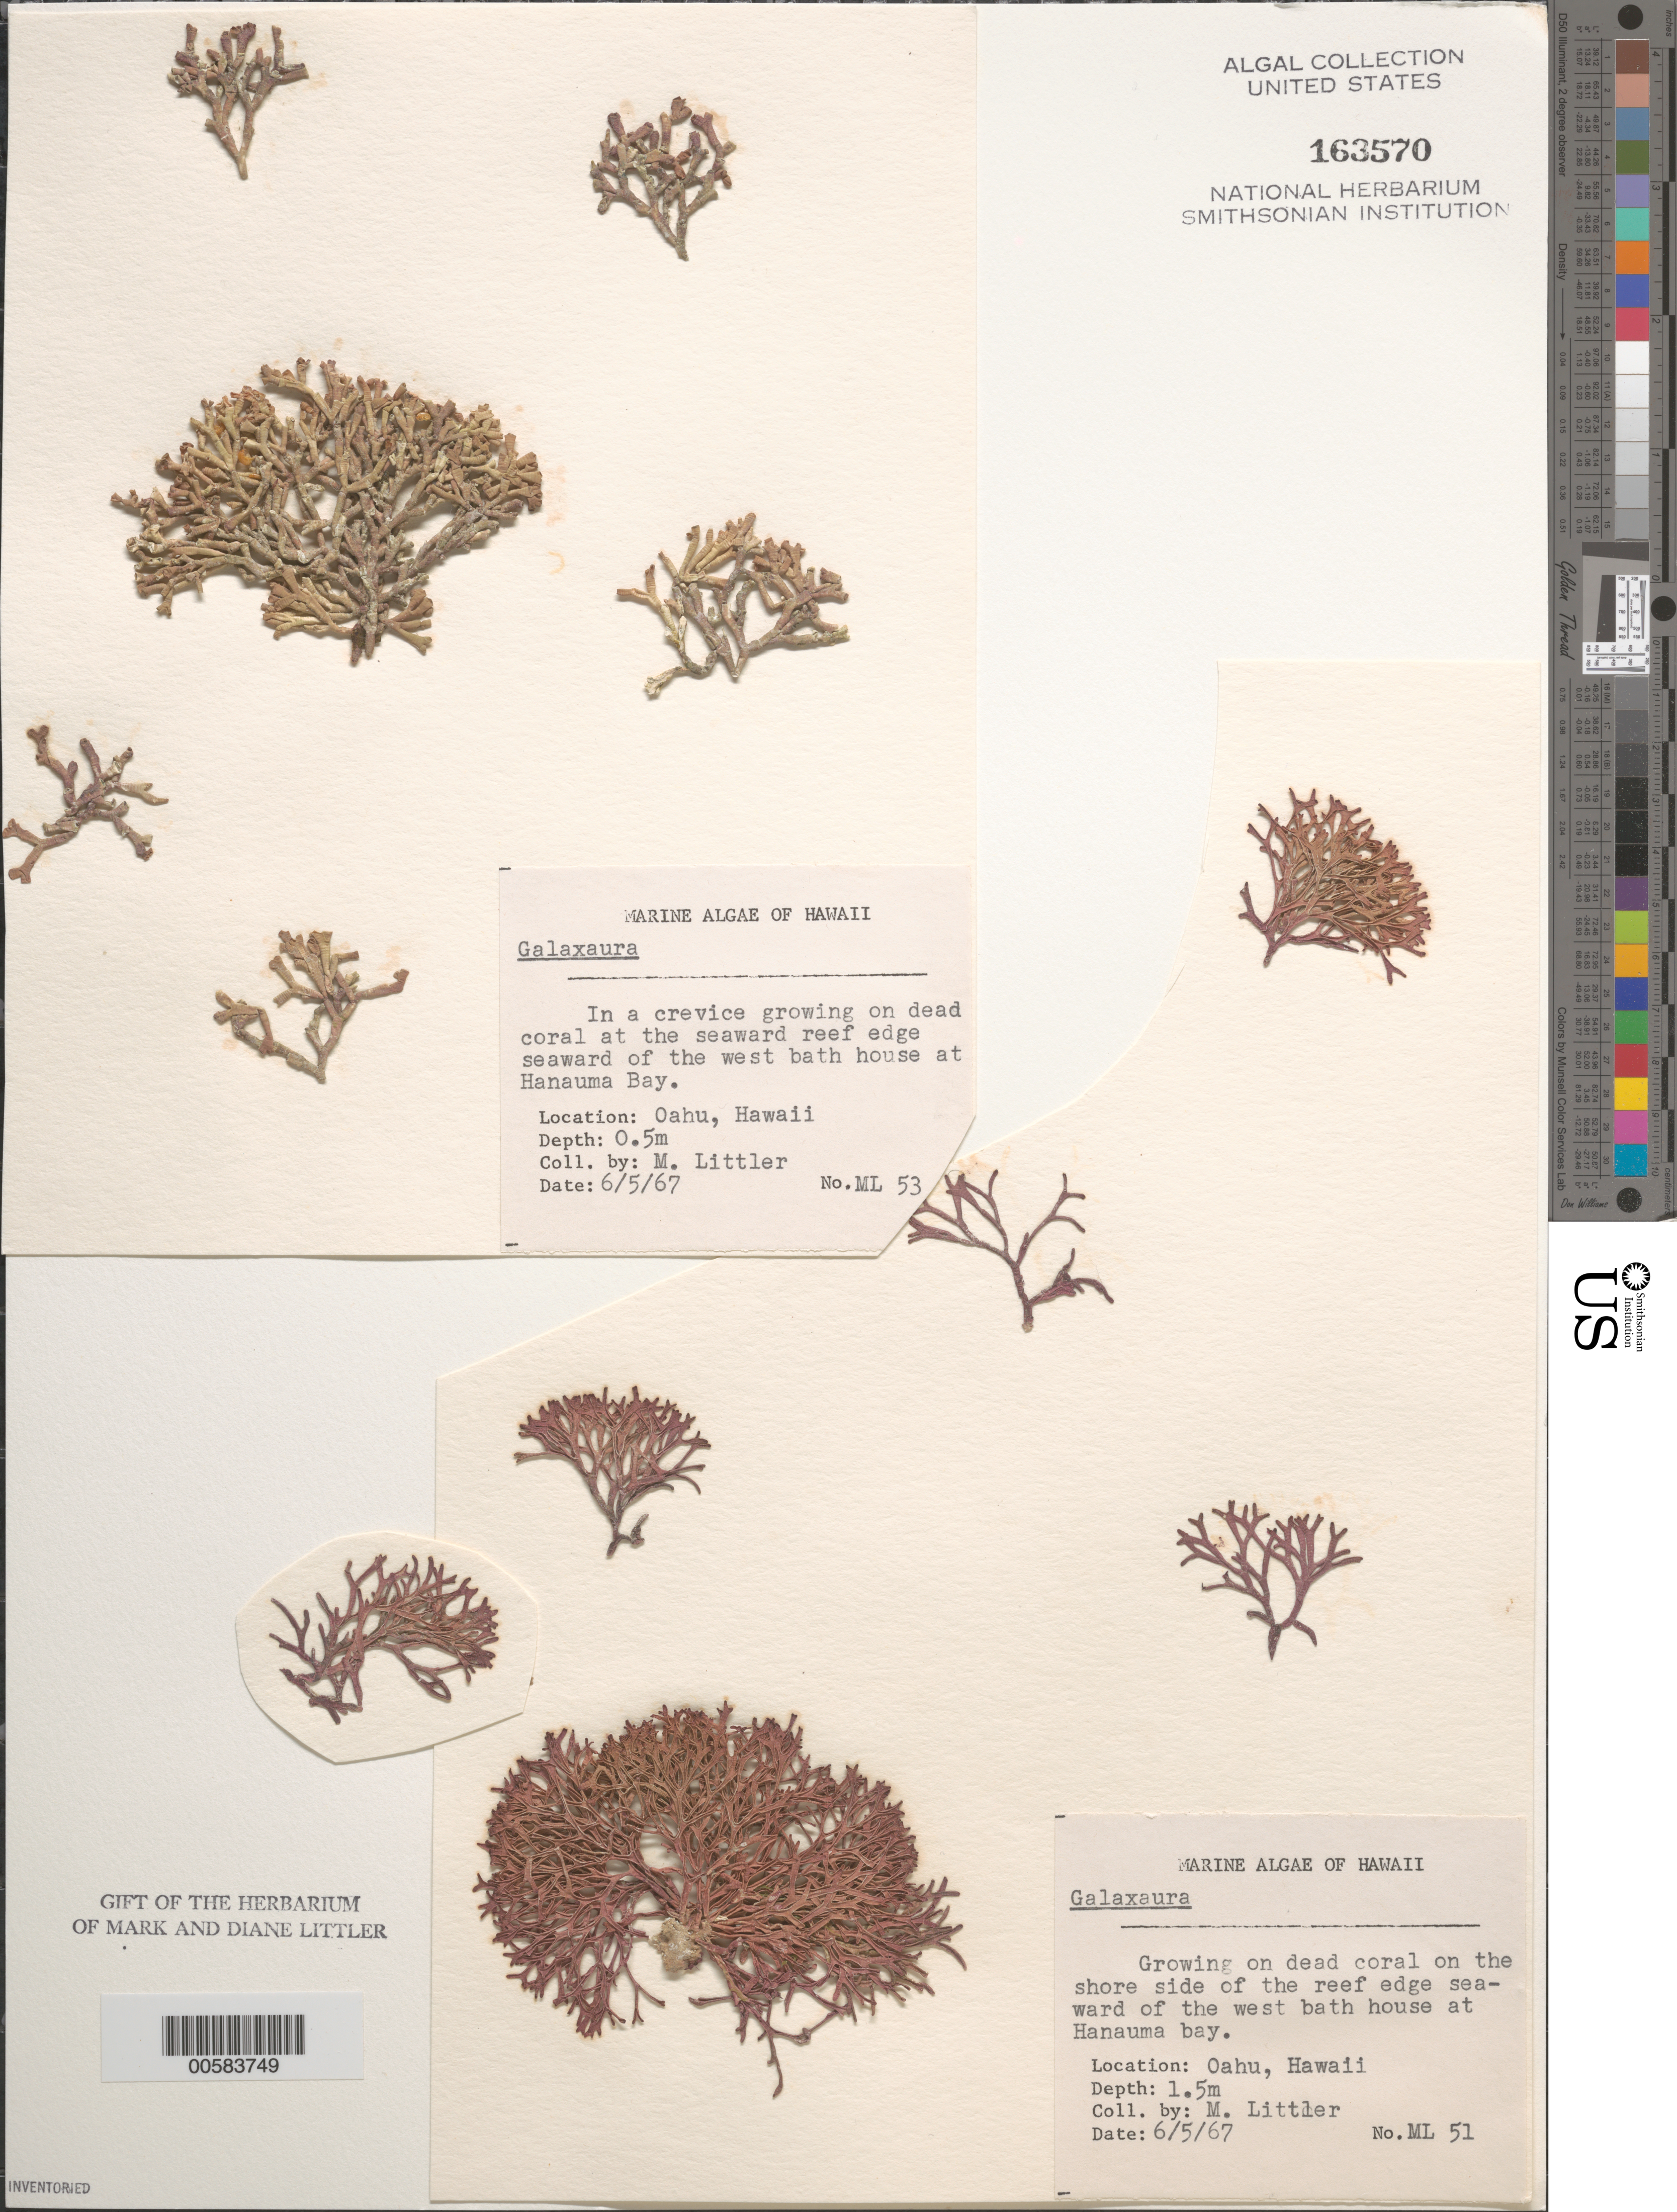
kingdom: Plantae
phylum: Rhodophyta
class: Florideophyceae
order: Nemaliales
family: Galaxauraceae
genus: Galaxaura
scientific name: Galaxaura sp.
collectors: M. M. Littler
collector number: ML 51 & ML 53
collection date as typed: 05 Jun 1967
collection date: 1967-06-05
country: United States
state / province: Hawaii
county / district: Honolulu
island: Oahu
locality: Hanauma Bay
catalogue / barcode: US 163570